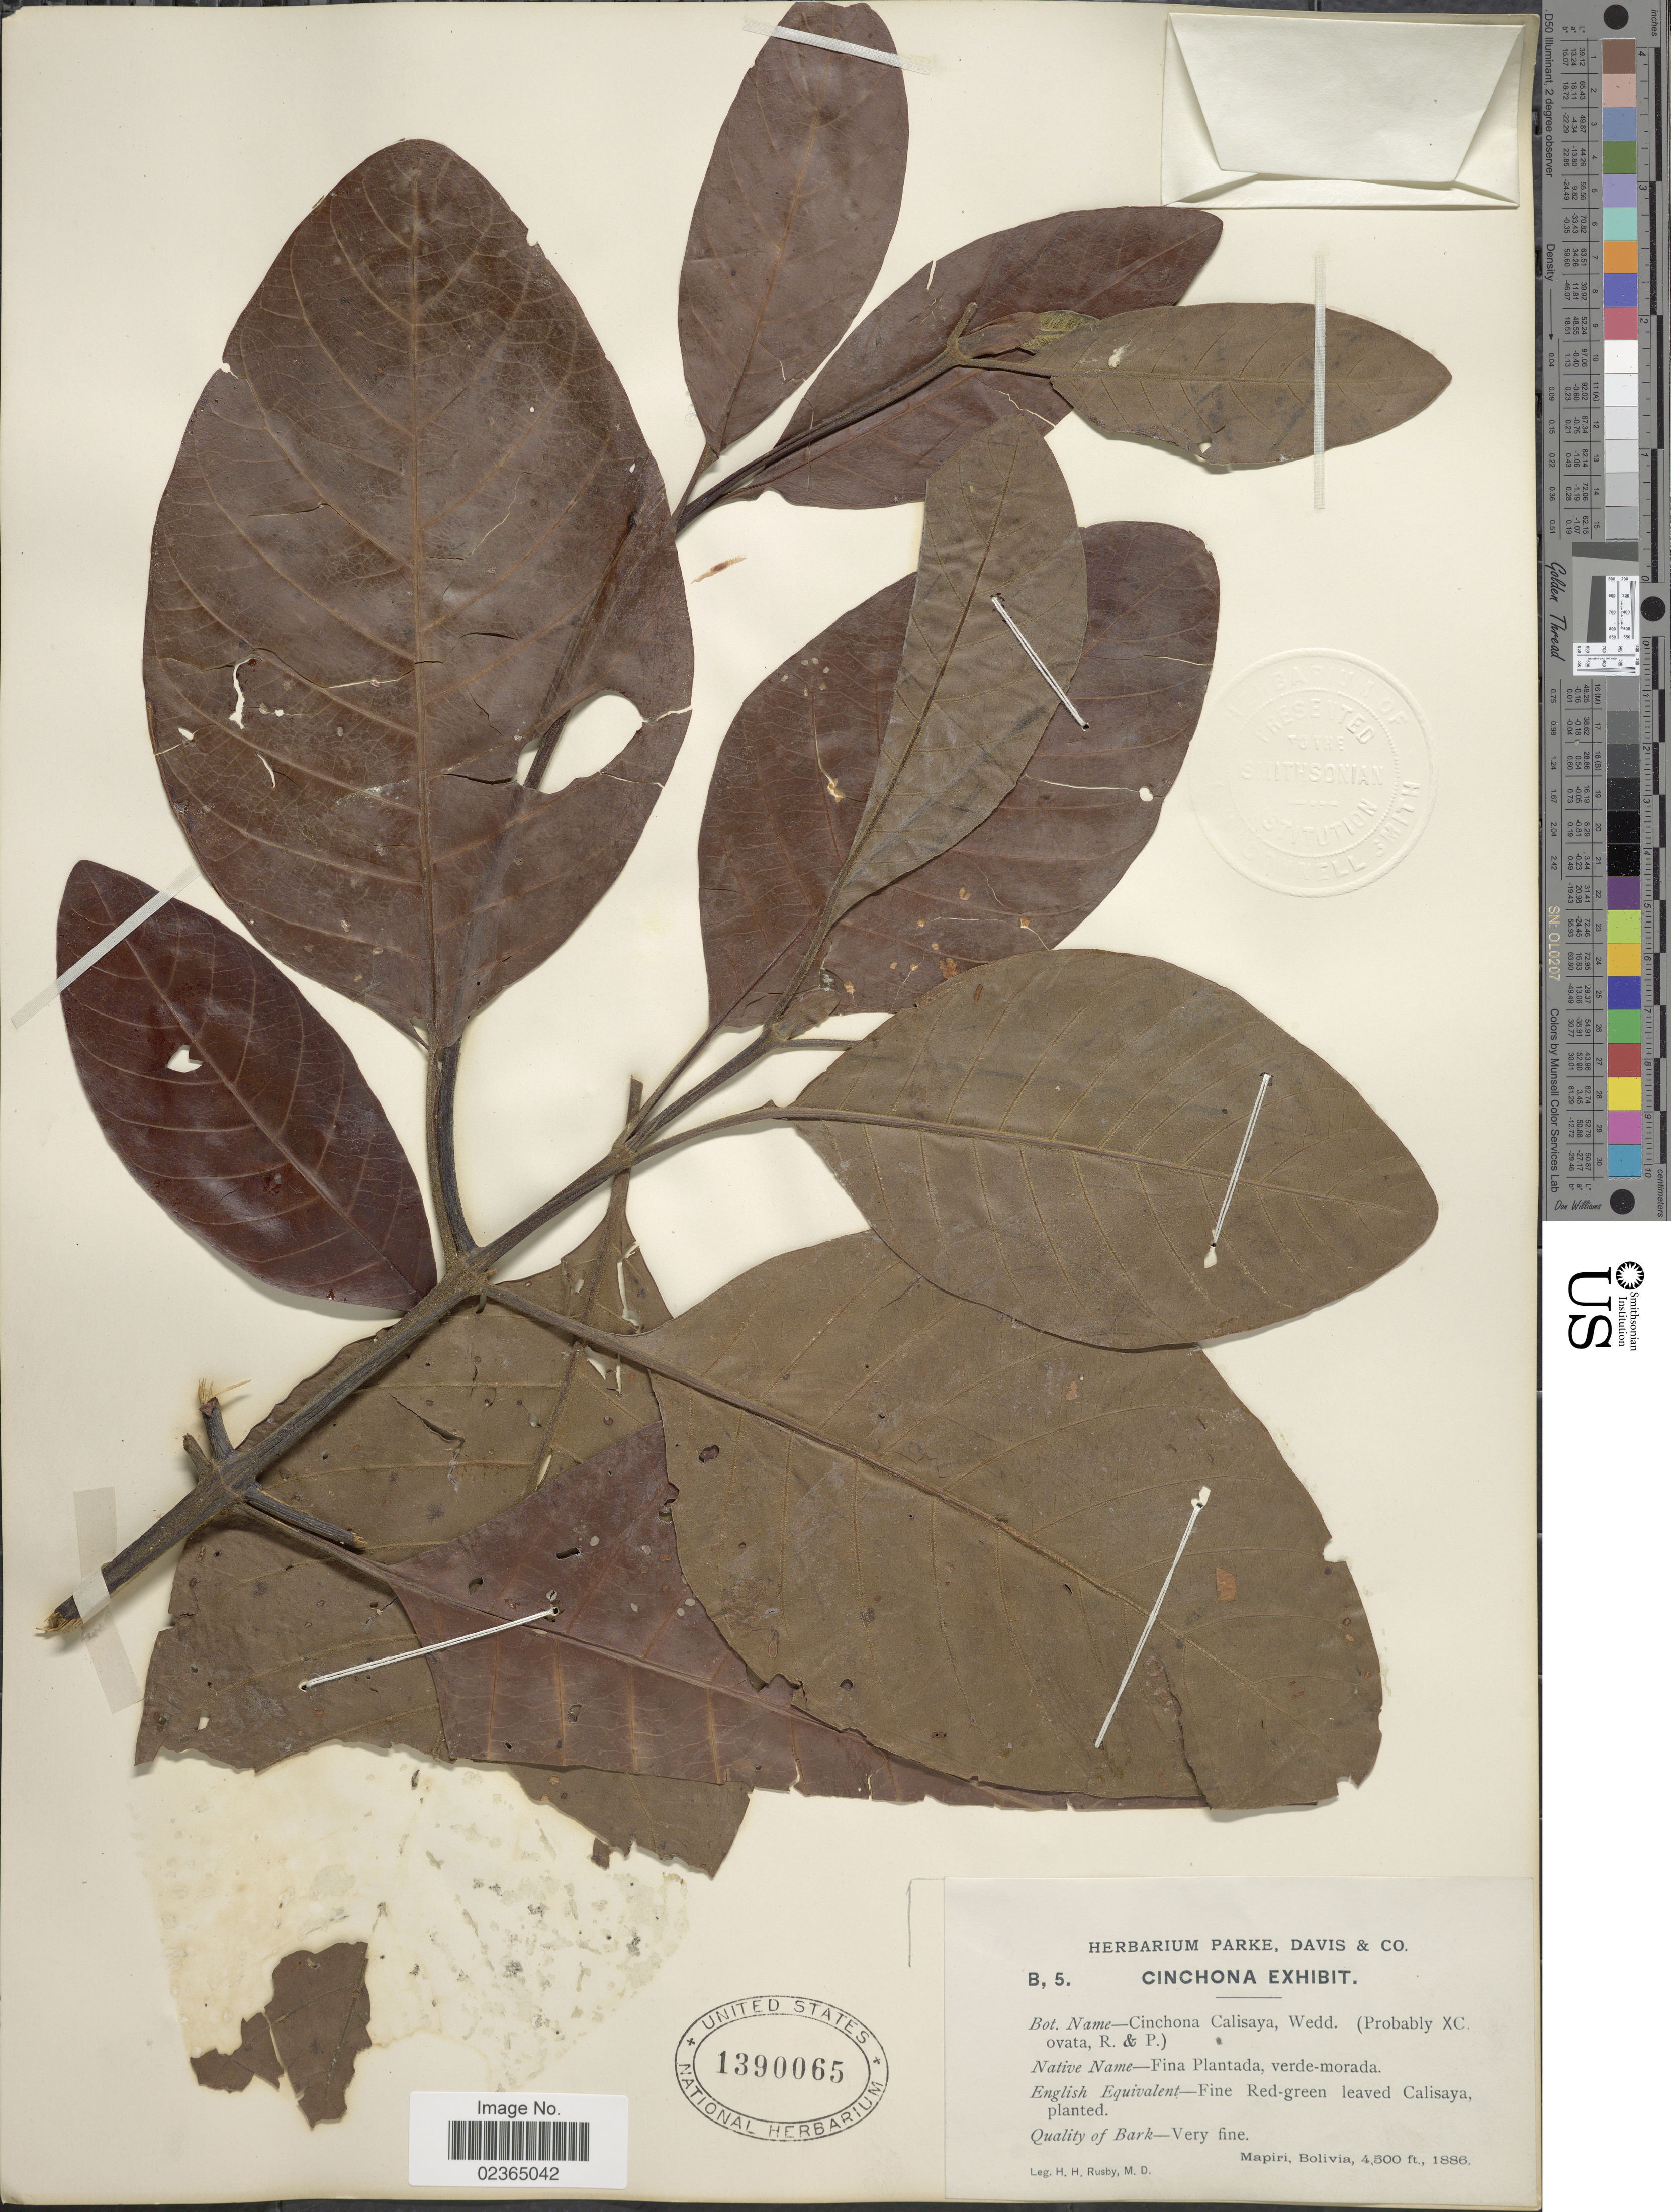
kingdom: Plantae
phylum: Tracheophyta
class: Magnoliopsida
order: Gentianales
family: Rubiaceae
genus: Cinchona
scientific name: Cinchona pubescens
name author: Vahl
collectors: H. H. Rusby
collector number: B, 5.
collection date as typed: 1886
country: Bolivia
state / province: La Páz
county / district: Larecaja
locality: Mapiri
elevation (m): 1372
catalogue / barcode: US 1390065